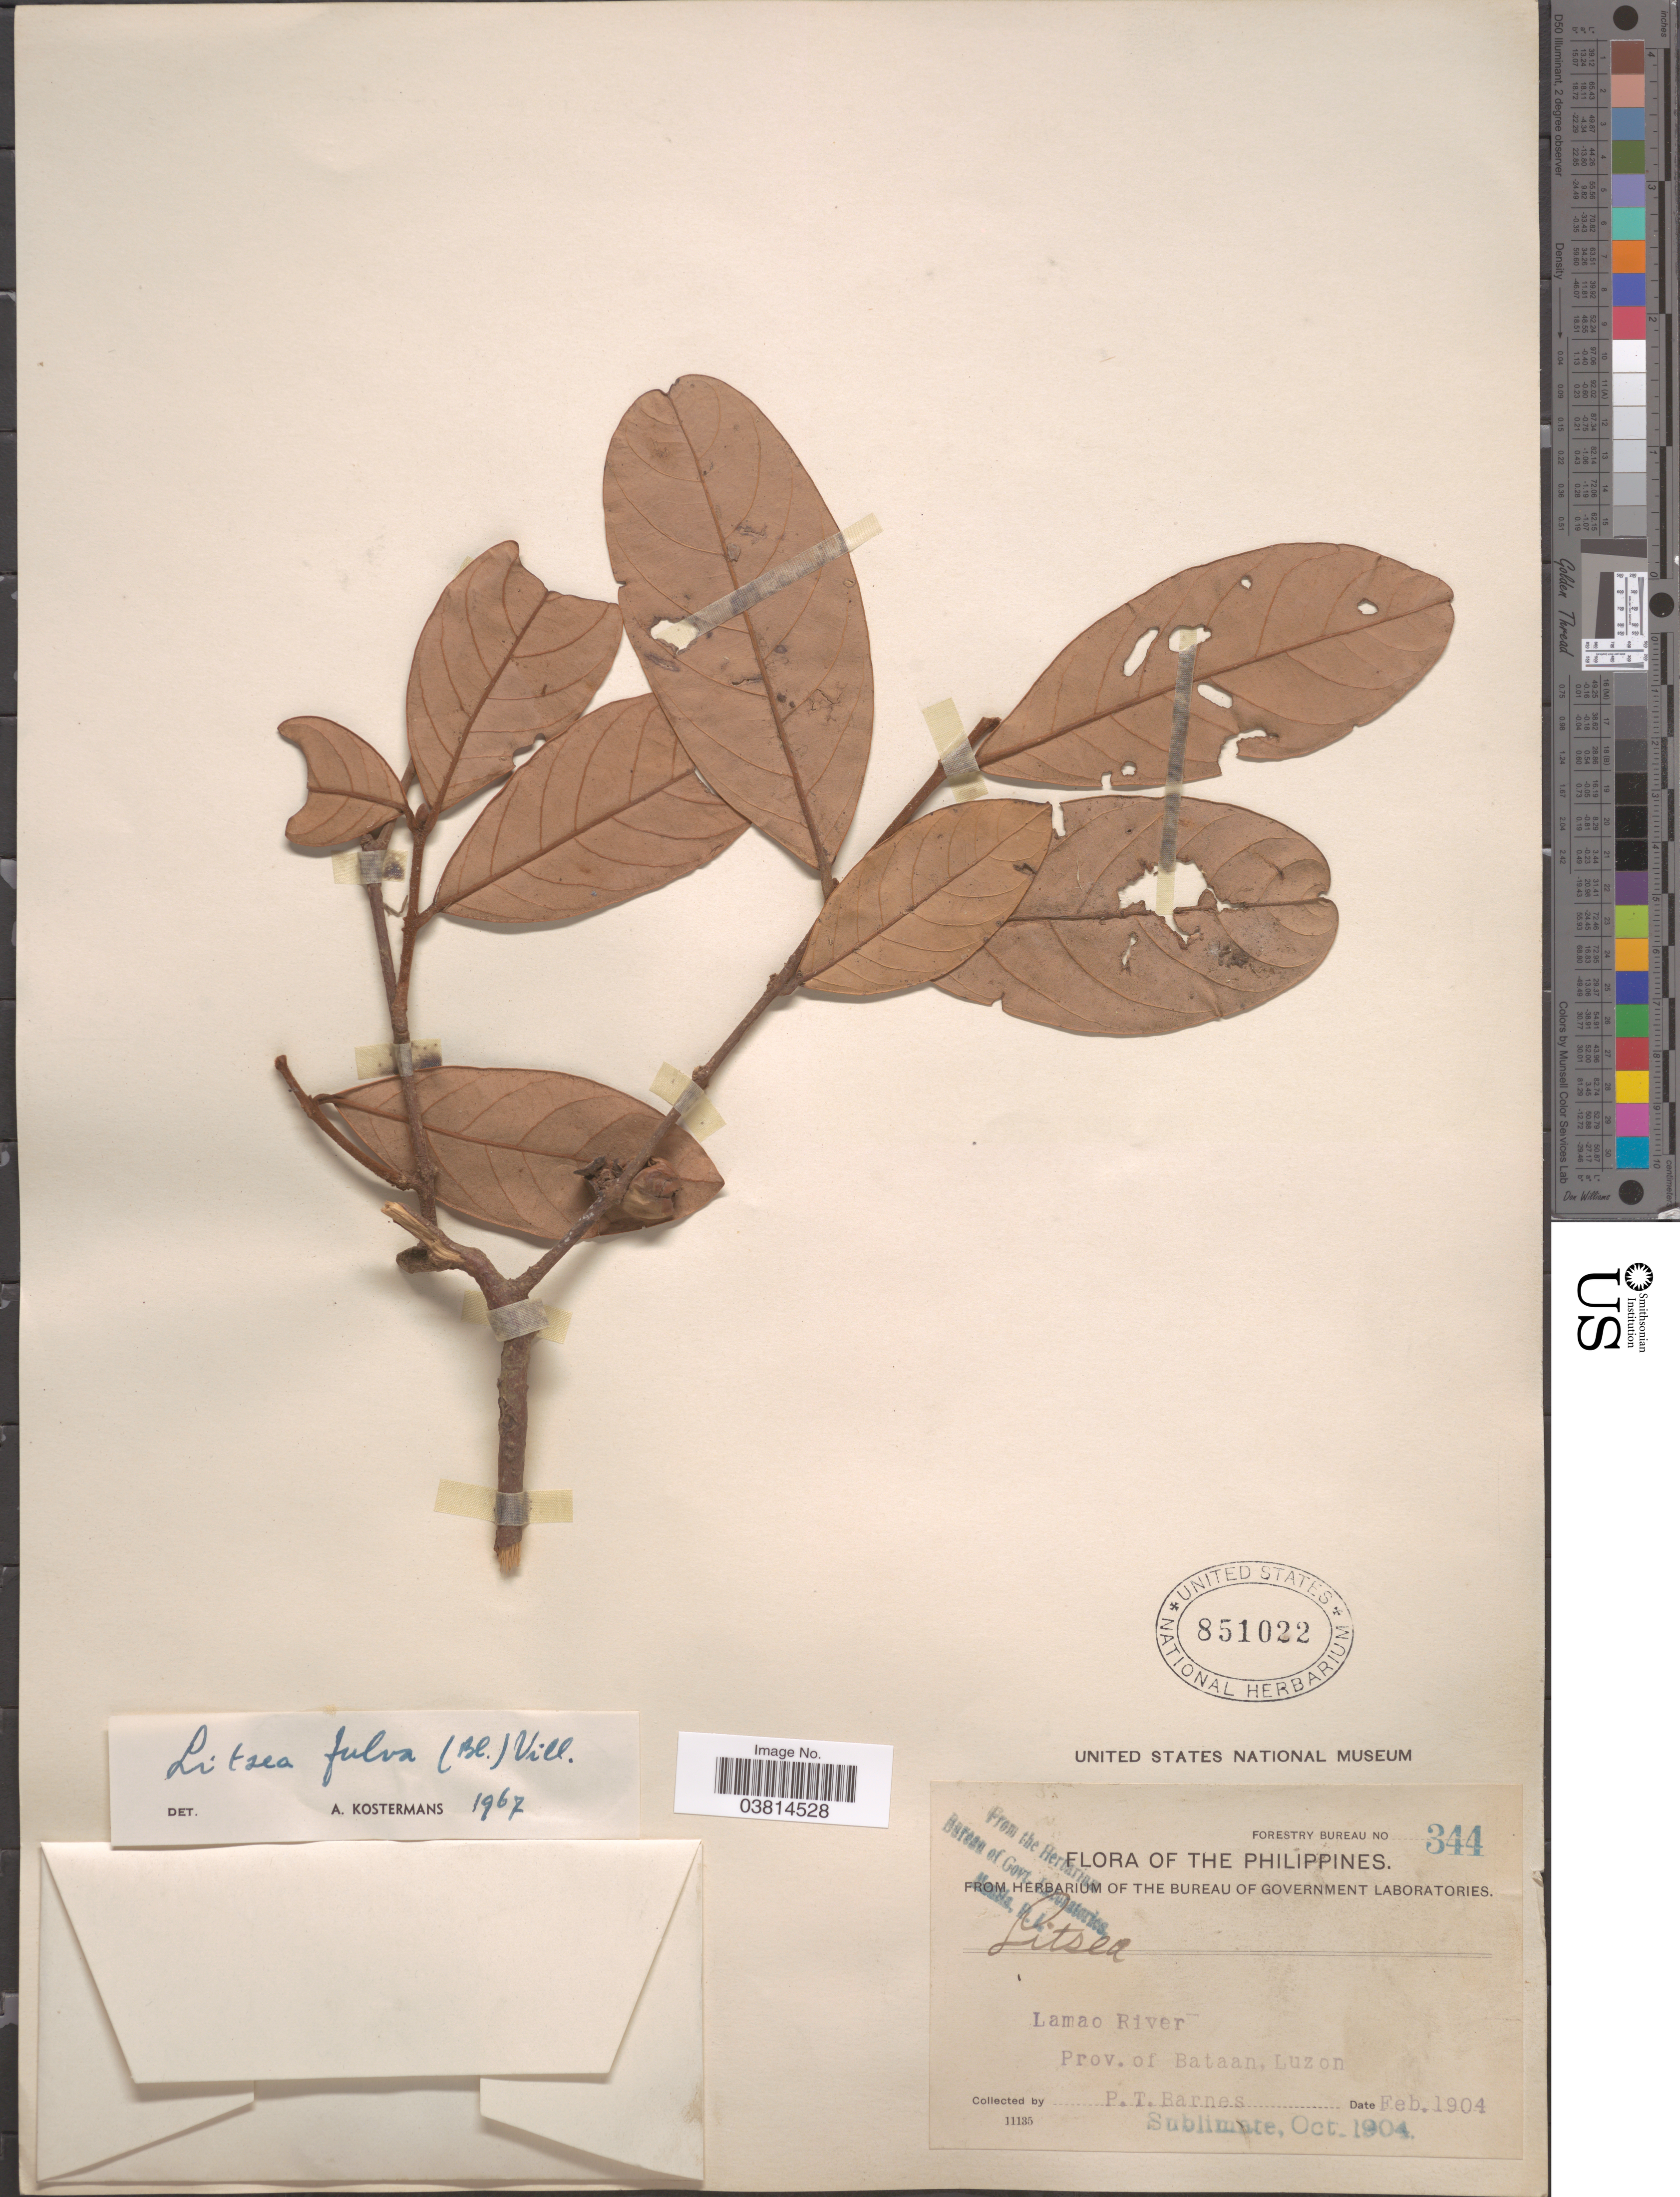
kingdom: Plantae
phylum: Tracheophyta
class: Magnoliopsida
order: Laurales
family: Lauraceae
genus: Litsea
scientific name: Litsea fulva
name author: (Blume) Fern.-Vill.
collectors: P. Barnes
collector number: Forestry Bureau 344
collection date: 1904-02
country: Philippines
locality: Lamao River. Prov. of Bataan, Luzon.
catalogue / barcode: US 851022